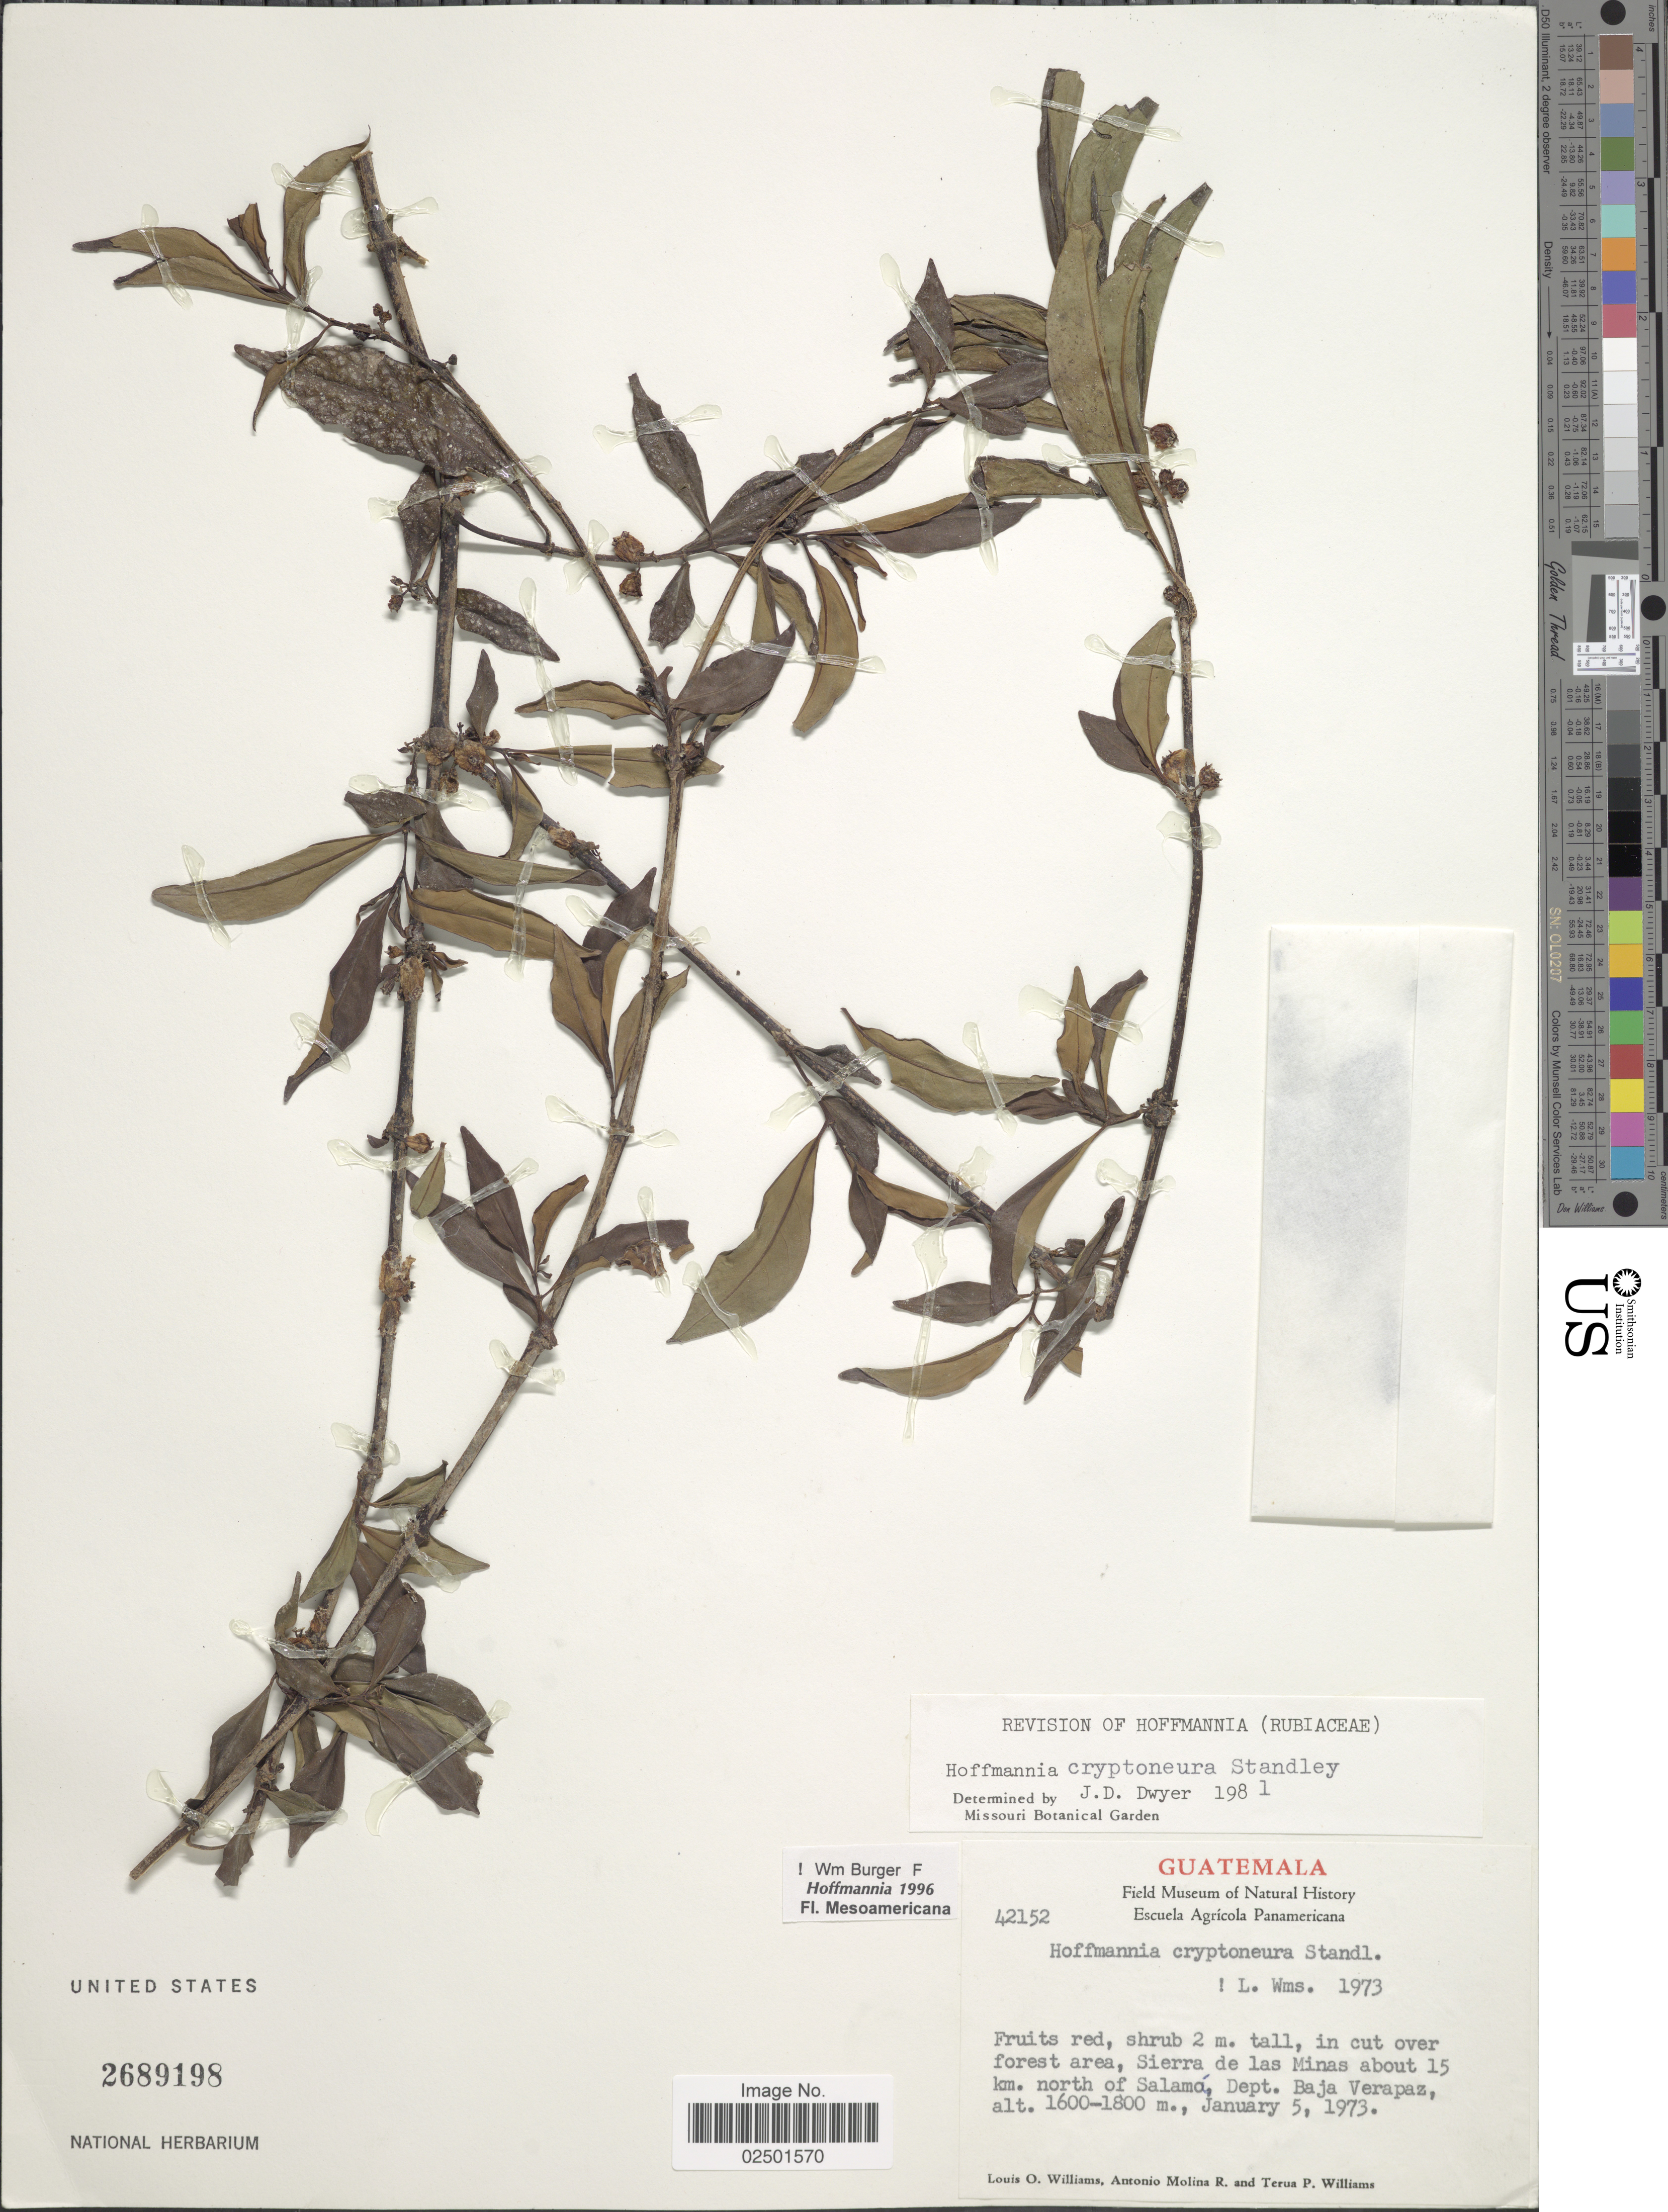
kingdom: Plantae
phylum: Tracheophyta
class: Magnoliopsida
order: Gentianales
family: Rubiaceae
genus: Hoffmannia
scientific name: Hoffmannia cryptoneura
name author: Standl.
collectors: L. O. Williams, A. Molina R. & T. P. Williams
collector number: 42152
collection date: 1973-01-05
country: Guatemala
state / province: Baja Verapaz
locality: In cut over forest area, Sierra de las Minas about 15 km north of Salamó, Dept Baja Verapaz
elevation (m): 1600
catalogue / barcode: US 2689198